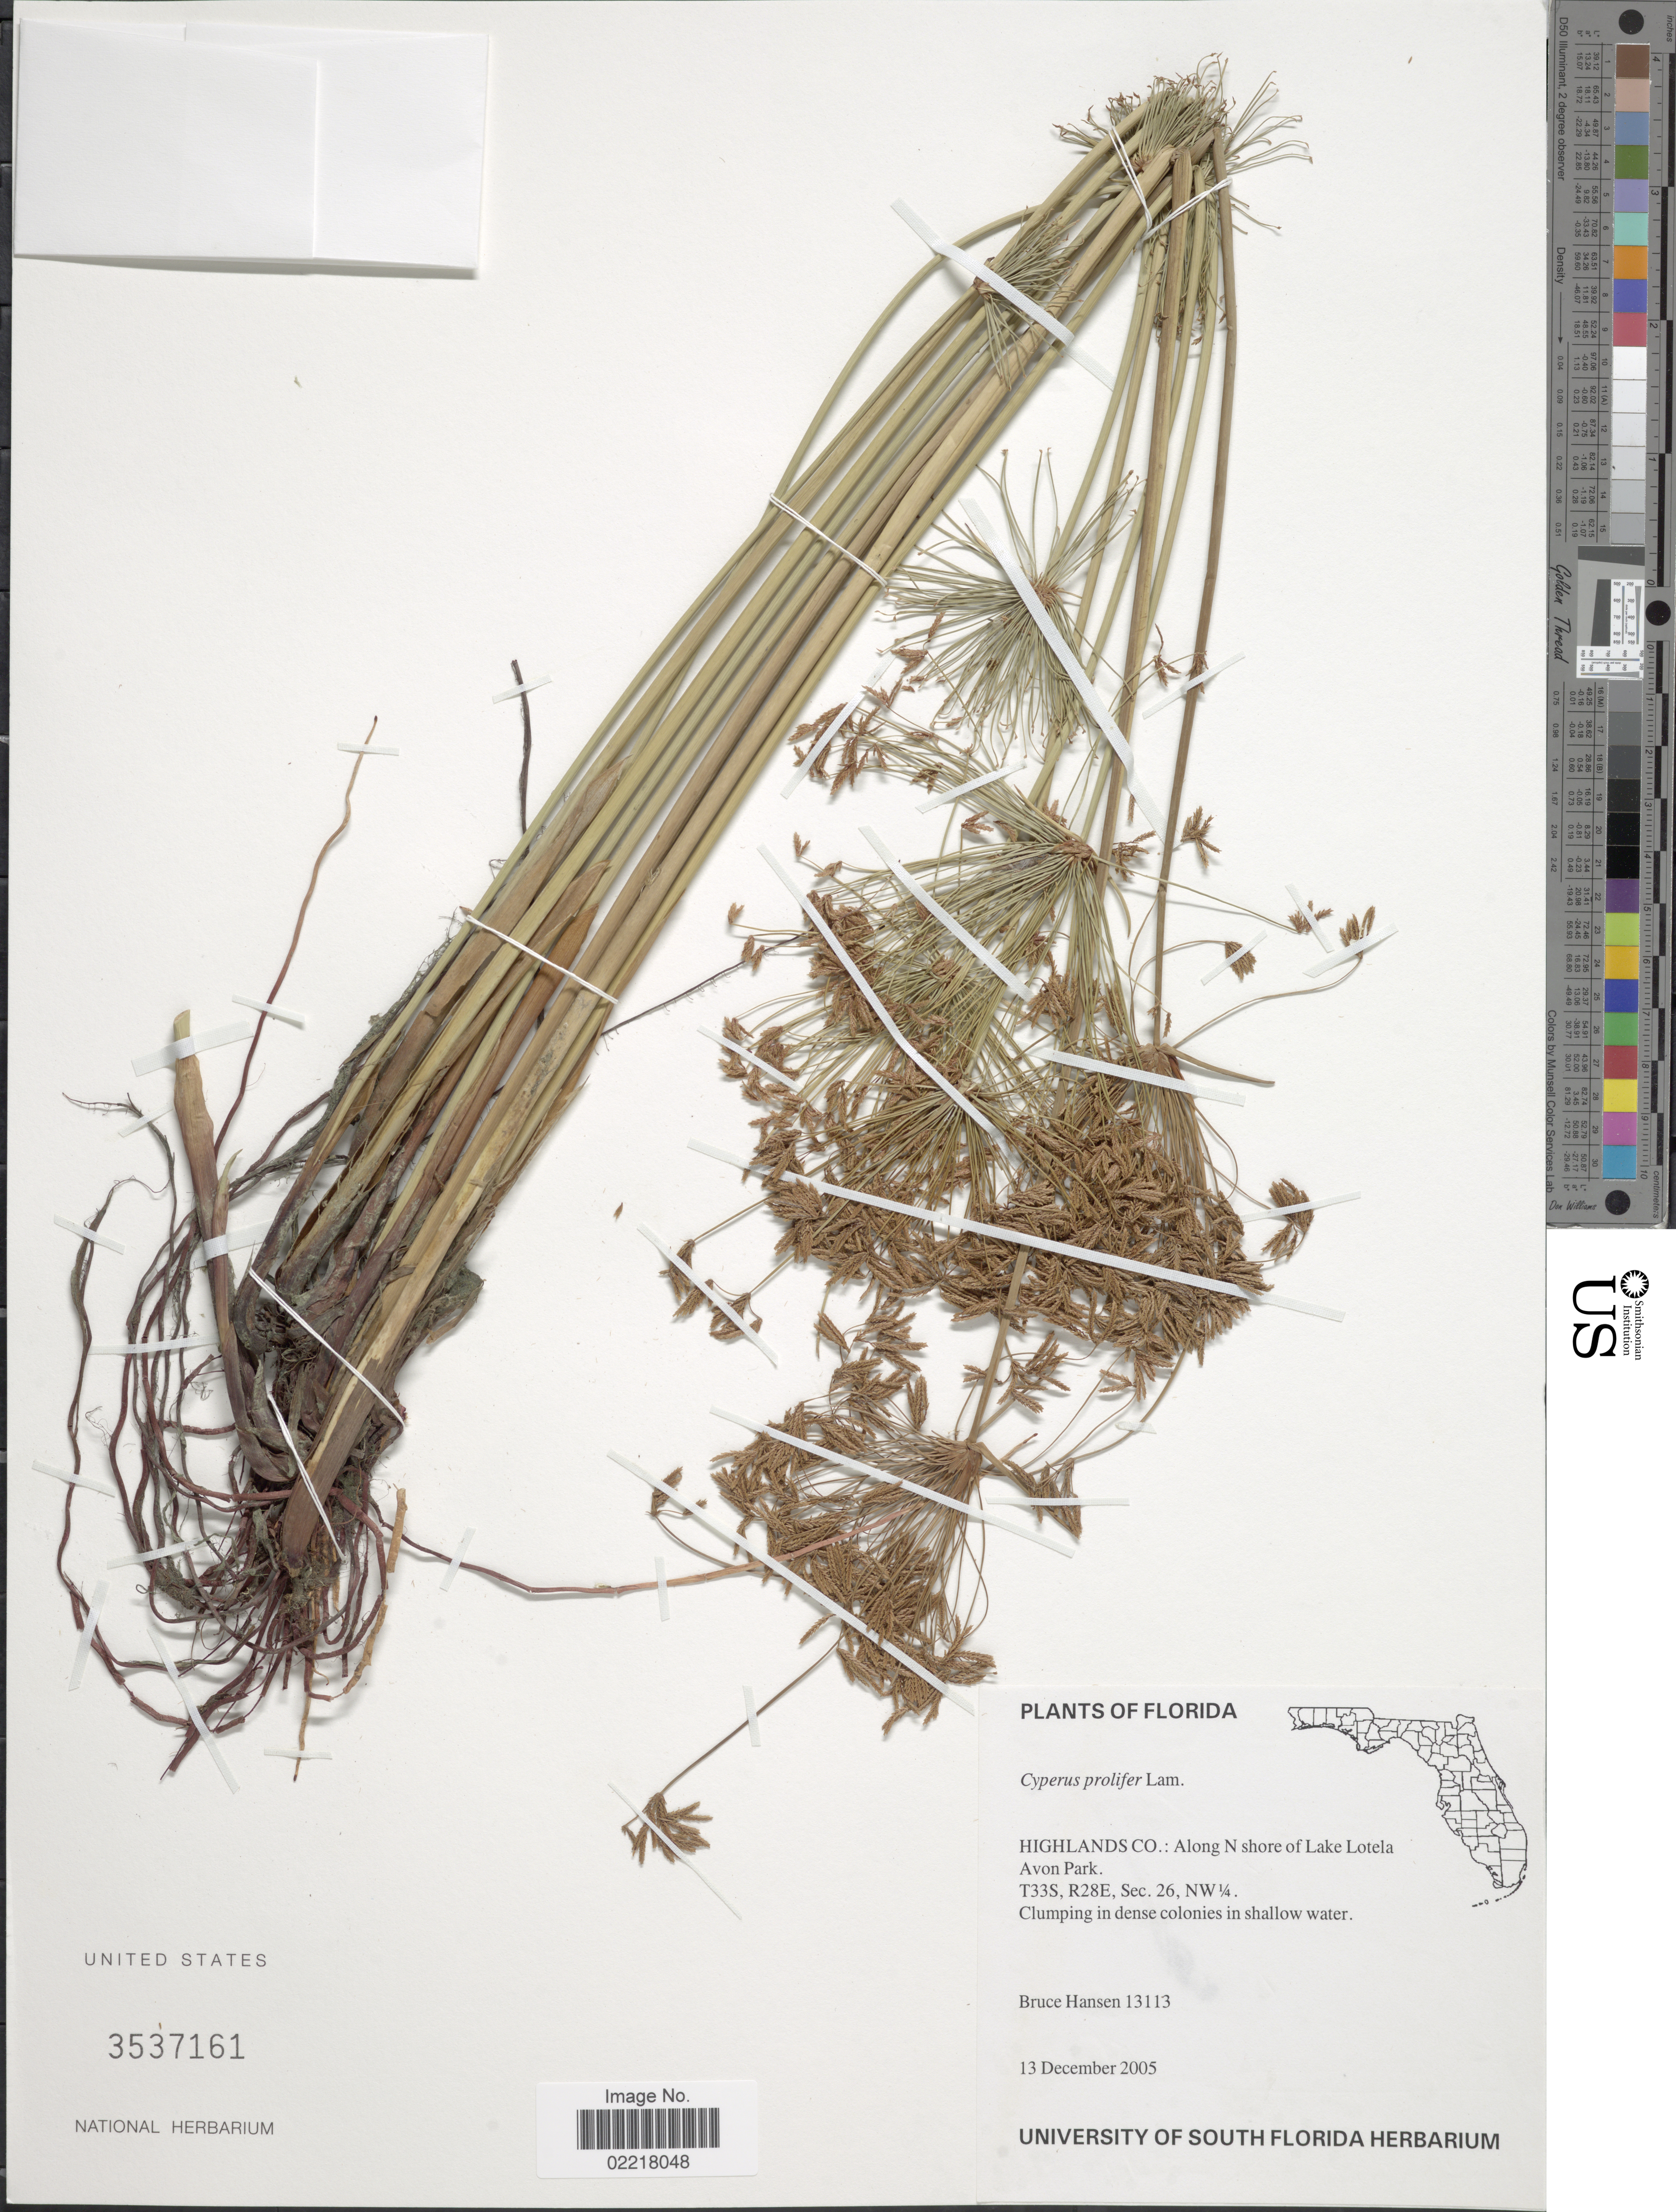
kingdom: Plantae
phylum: Tracheophyta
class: Liliopsida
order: Poales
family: Cyperaceae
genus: Cyperus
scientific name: Cyperus prolifer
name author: Lam.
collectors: B. Hansen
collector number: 13113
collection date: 2005-12-13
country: United States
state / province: Florida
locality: Highlands Co.: Along N shore of Lake Lotela Avon Park. T33S, R28E, Sec. 26, NW¼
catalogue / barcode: US 3537161